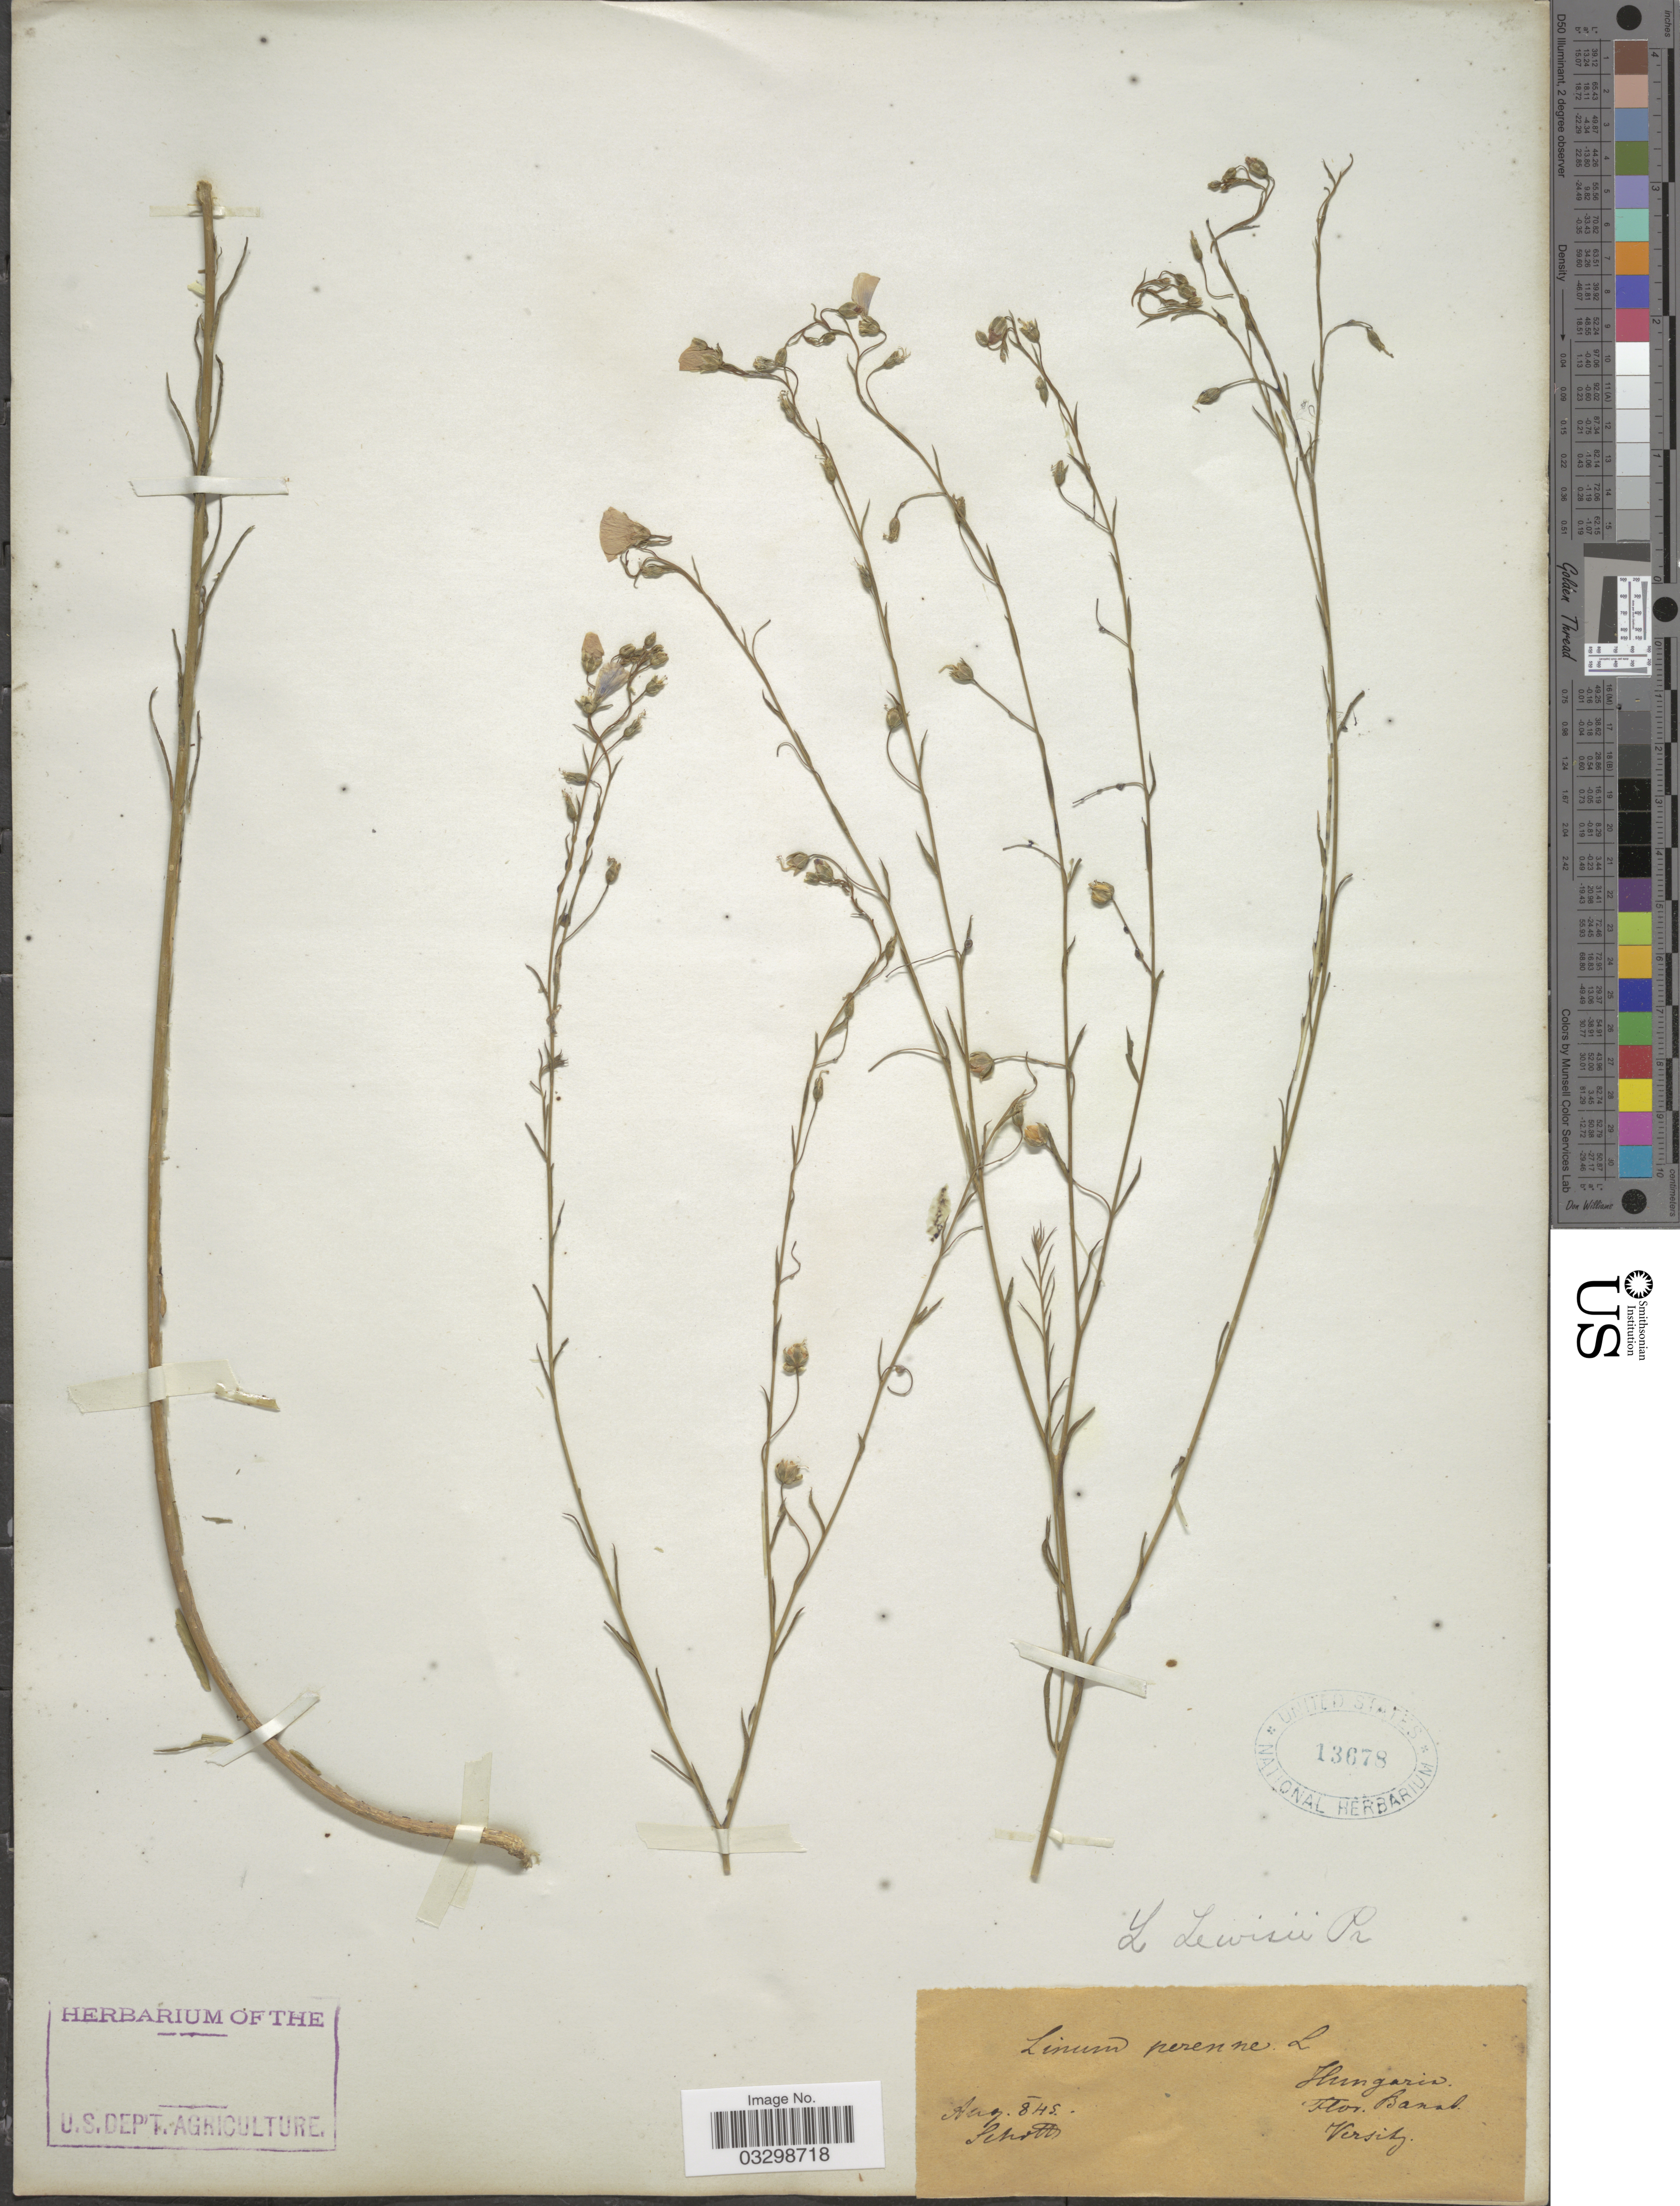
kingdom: Plantae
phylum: Tracheophyta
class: Magnoliopsida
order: Malpighiales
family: Linaceae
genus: Linum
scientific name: Linum lewisii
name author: Pursh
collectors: Schott, --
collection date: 1845-08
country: Hungary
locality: Flor. Banat. Versitz.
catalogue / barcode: US 13678